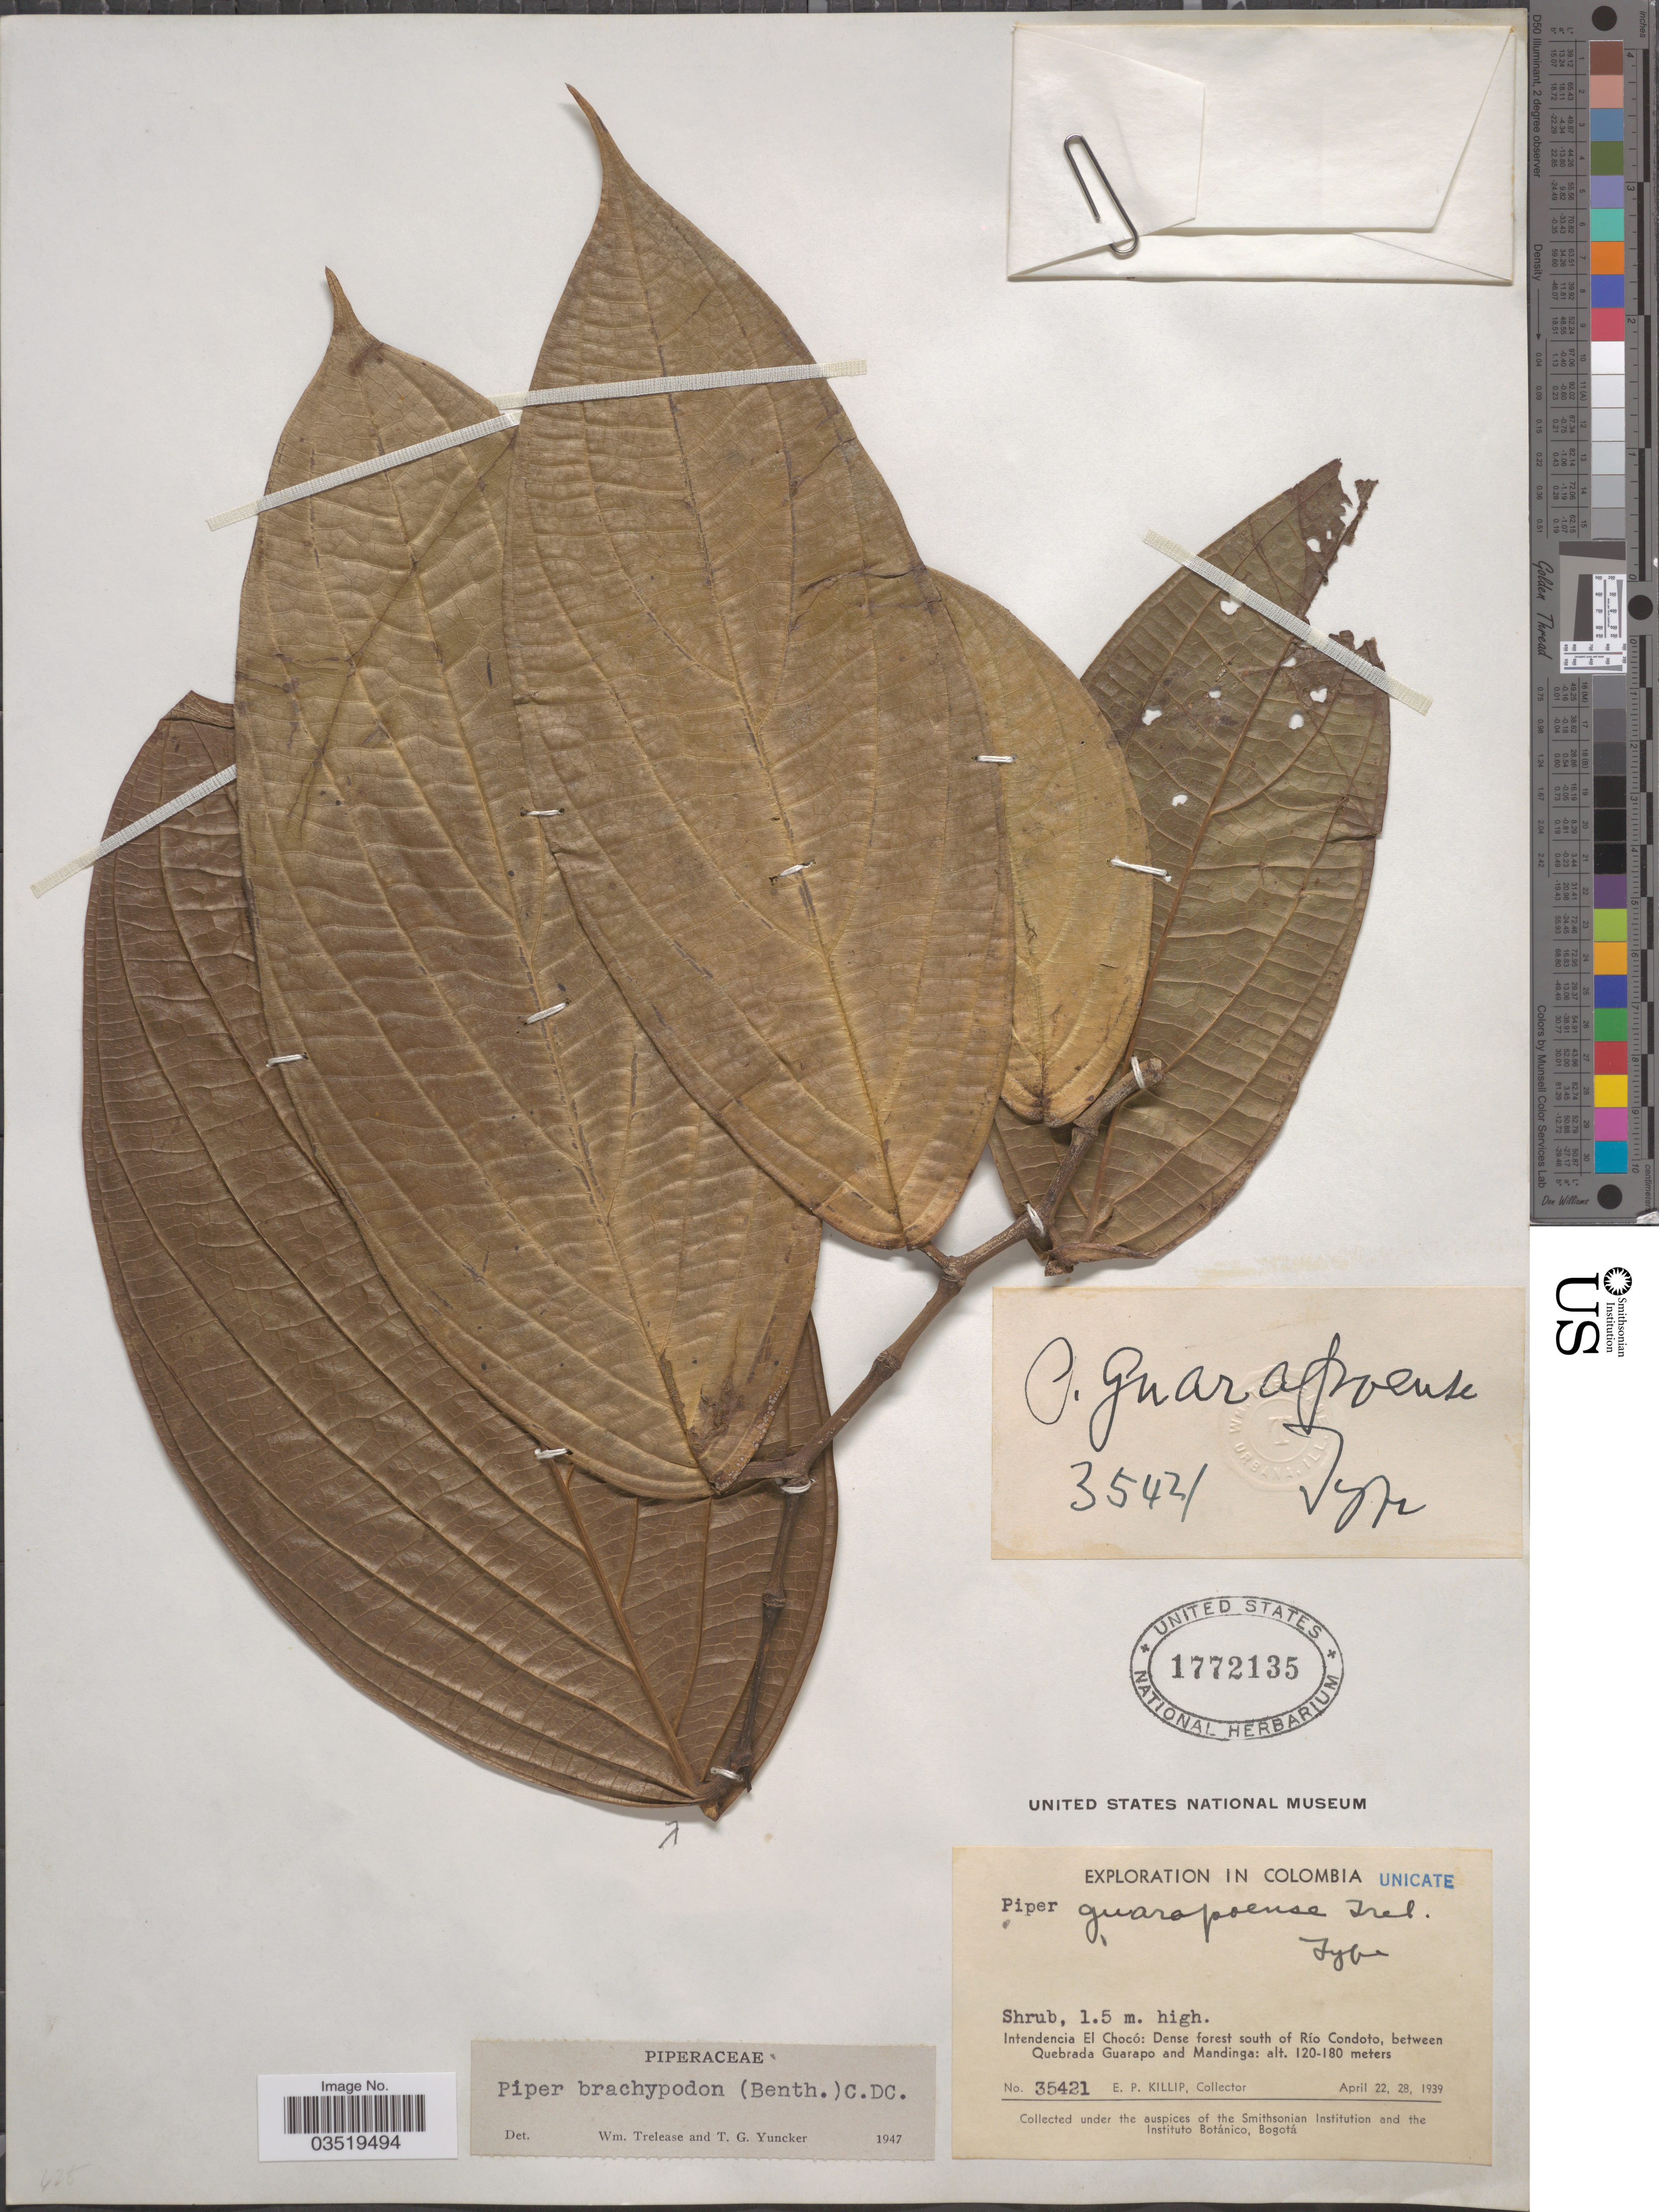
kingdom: Plantae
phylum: Tracheophyta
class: Magnoliopsida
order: Piperales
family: Piperaceae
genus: Piper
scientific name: Piper brachypodon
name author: (Benth.) C. DC.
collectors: E. P. Killip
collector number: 35421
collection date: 1939-04-22/1939-04-28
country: Colombia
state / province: Chocó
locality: Intendencia El Chocó: south of Río Condoto, between Quebrada Guarapo and Mandinga.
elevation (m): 120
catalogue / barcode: US 1772135